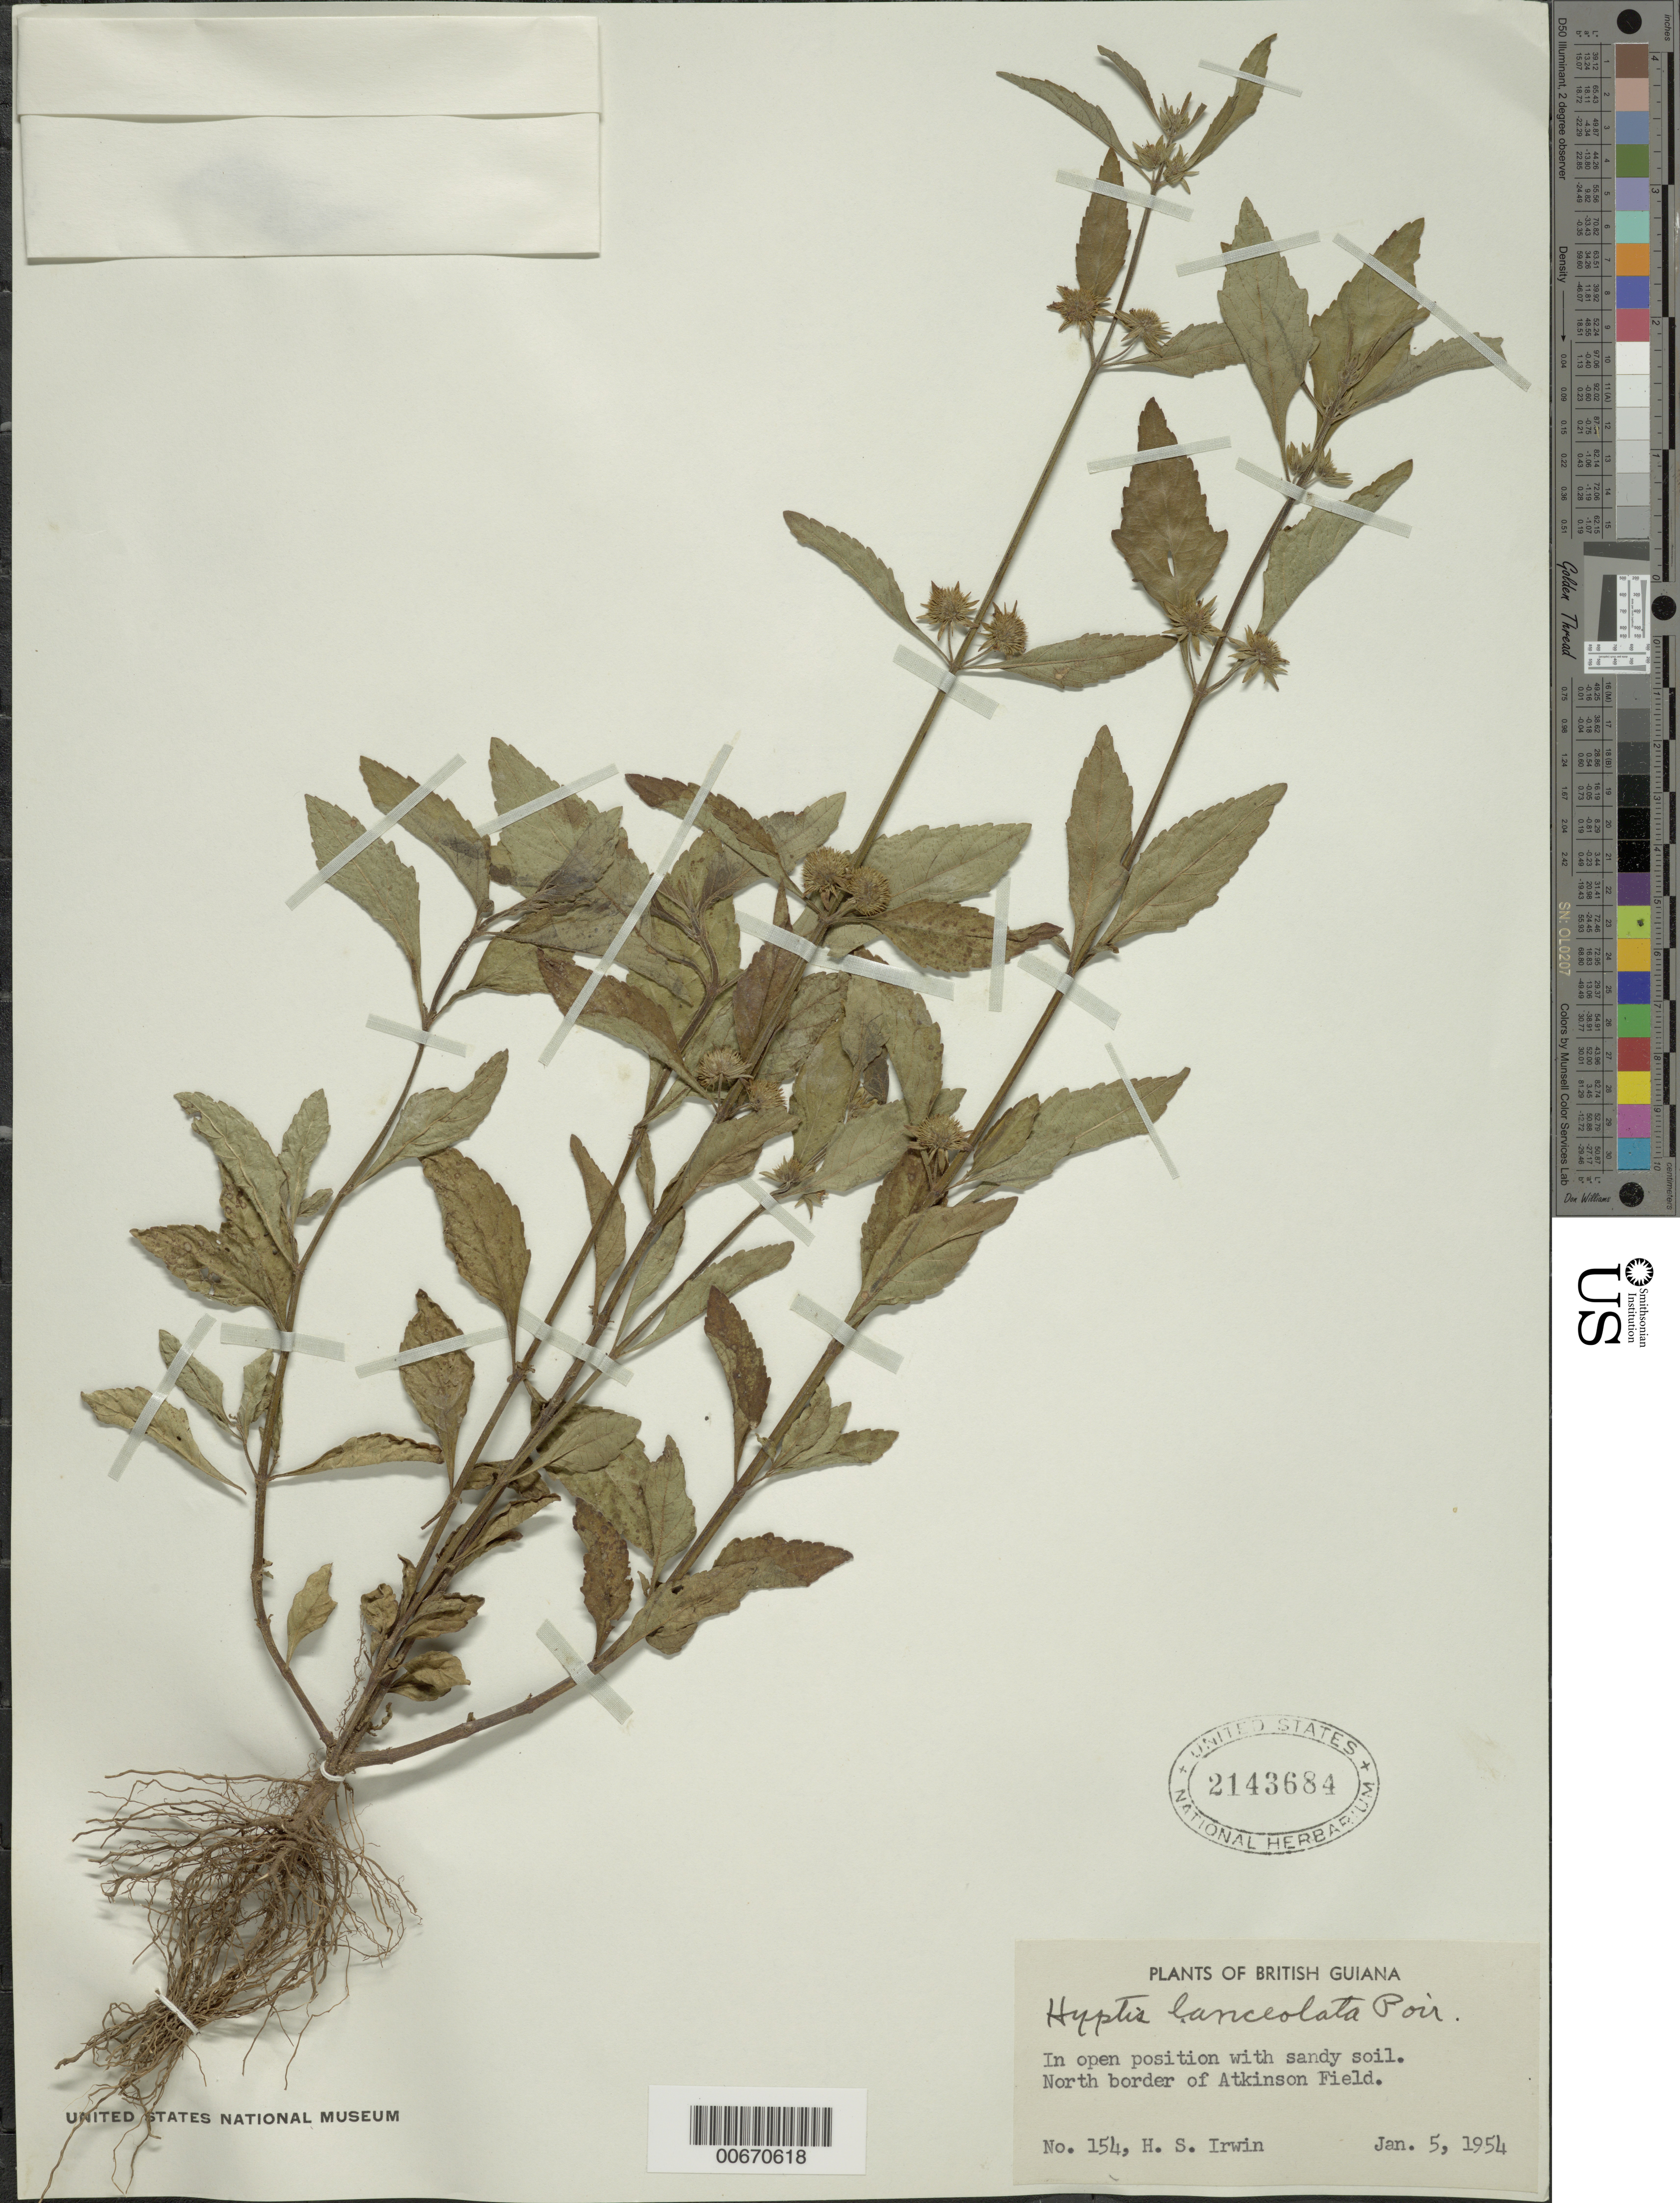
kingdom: Plantae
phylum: Tracheophyta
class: Magnoliopsida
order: Lamiales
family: Lamiaceae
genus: Hyptis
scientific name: Hyptis lanceolata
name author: Poir.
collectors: H. Irwin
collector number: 154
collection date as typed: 5-Jan-54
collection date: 1954-01-05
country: Guyana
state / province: Demerara-Mahaica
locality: Atkinson Field, N border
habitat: Open position with sandy soil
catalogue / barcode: US 2143684